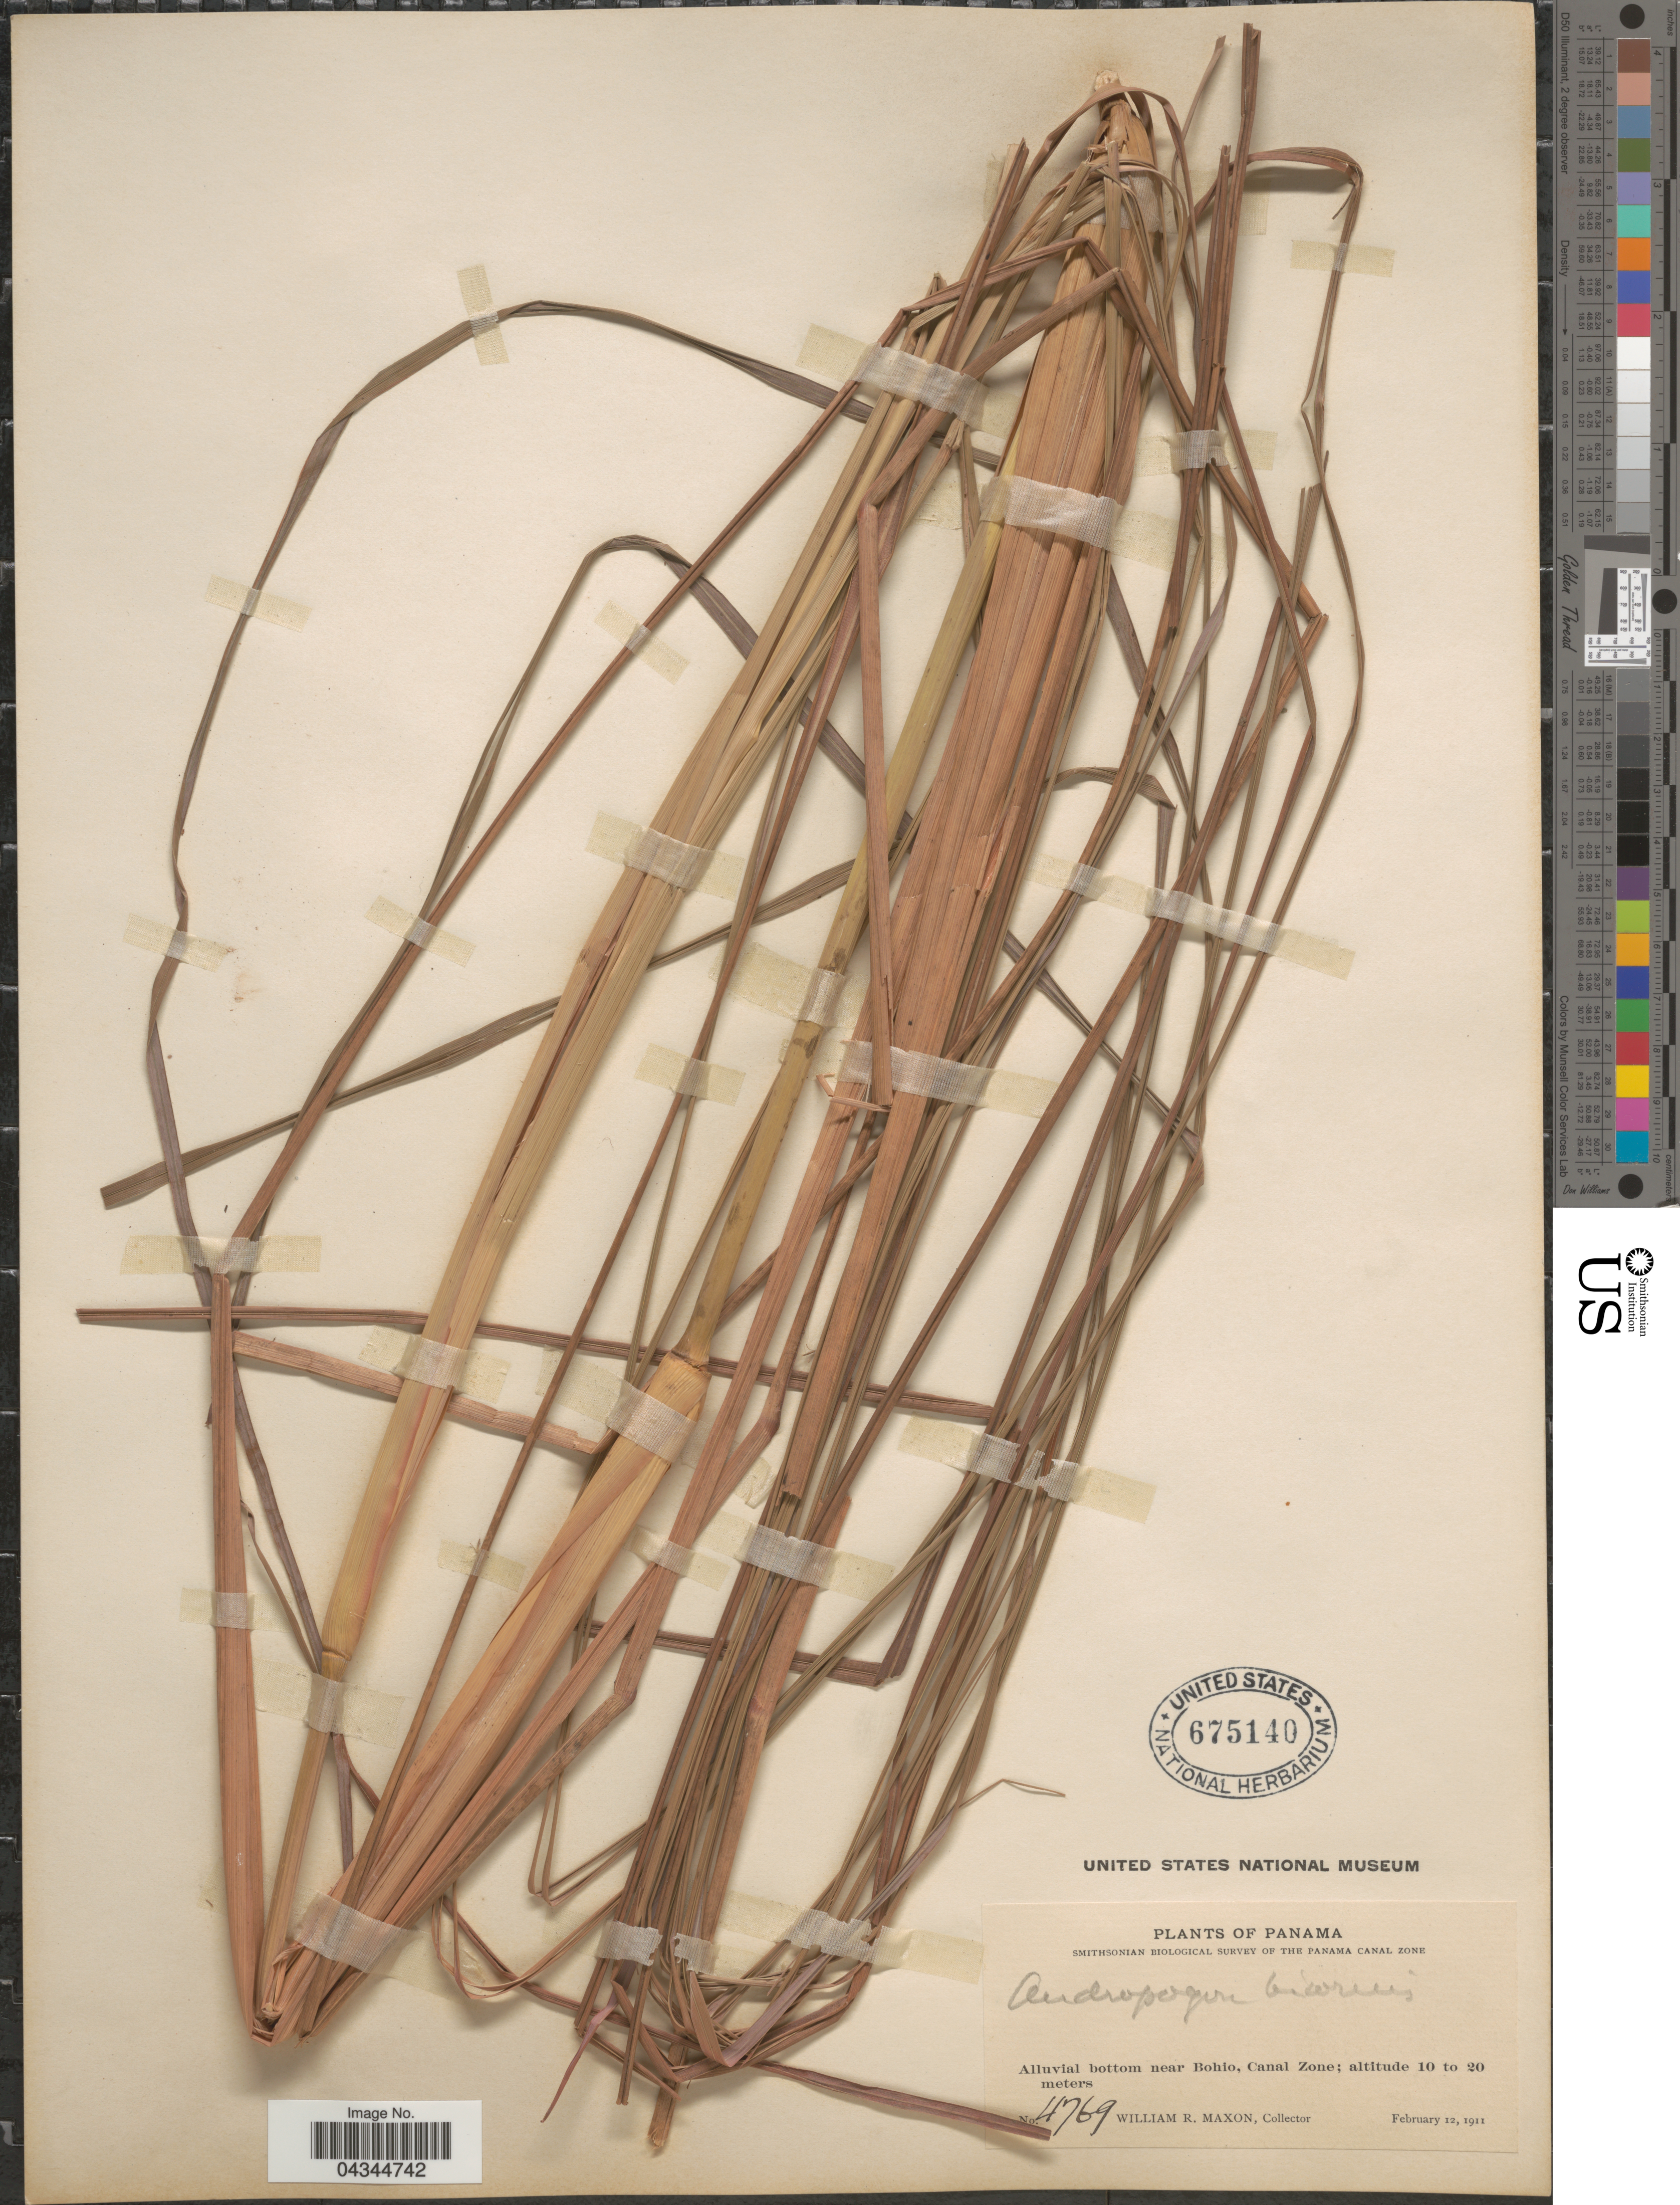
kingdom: Plantae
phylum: Tracheophyta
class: Liliopsida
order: Poales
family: Poaceae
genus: Andropogon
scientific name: Andropogon bicornis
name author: L.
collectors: W. R. Maxon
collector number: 4769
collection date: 1911-02-12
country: Panama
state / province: Colón / Panamá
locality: Smithsonian Biological Survey of the Panama Canal Zone. Alluvial bottom near Bohio, Canal Zone.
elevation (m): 10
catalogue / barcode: US 675140